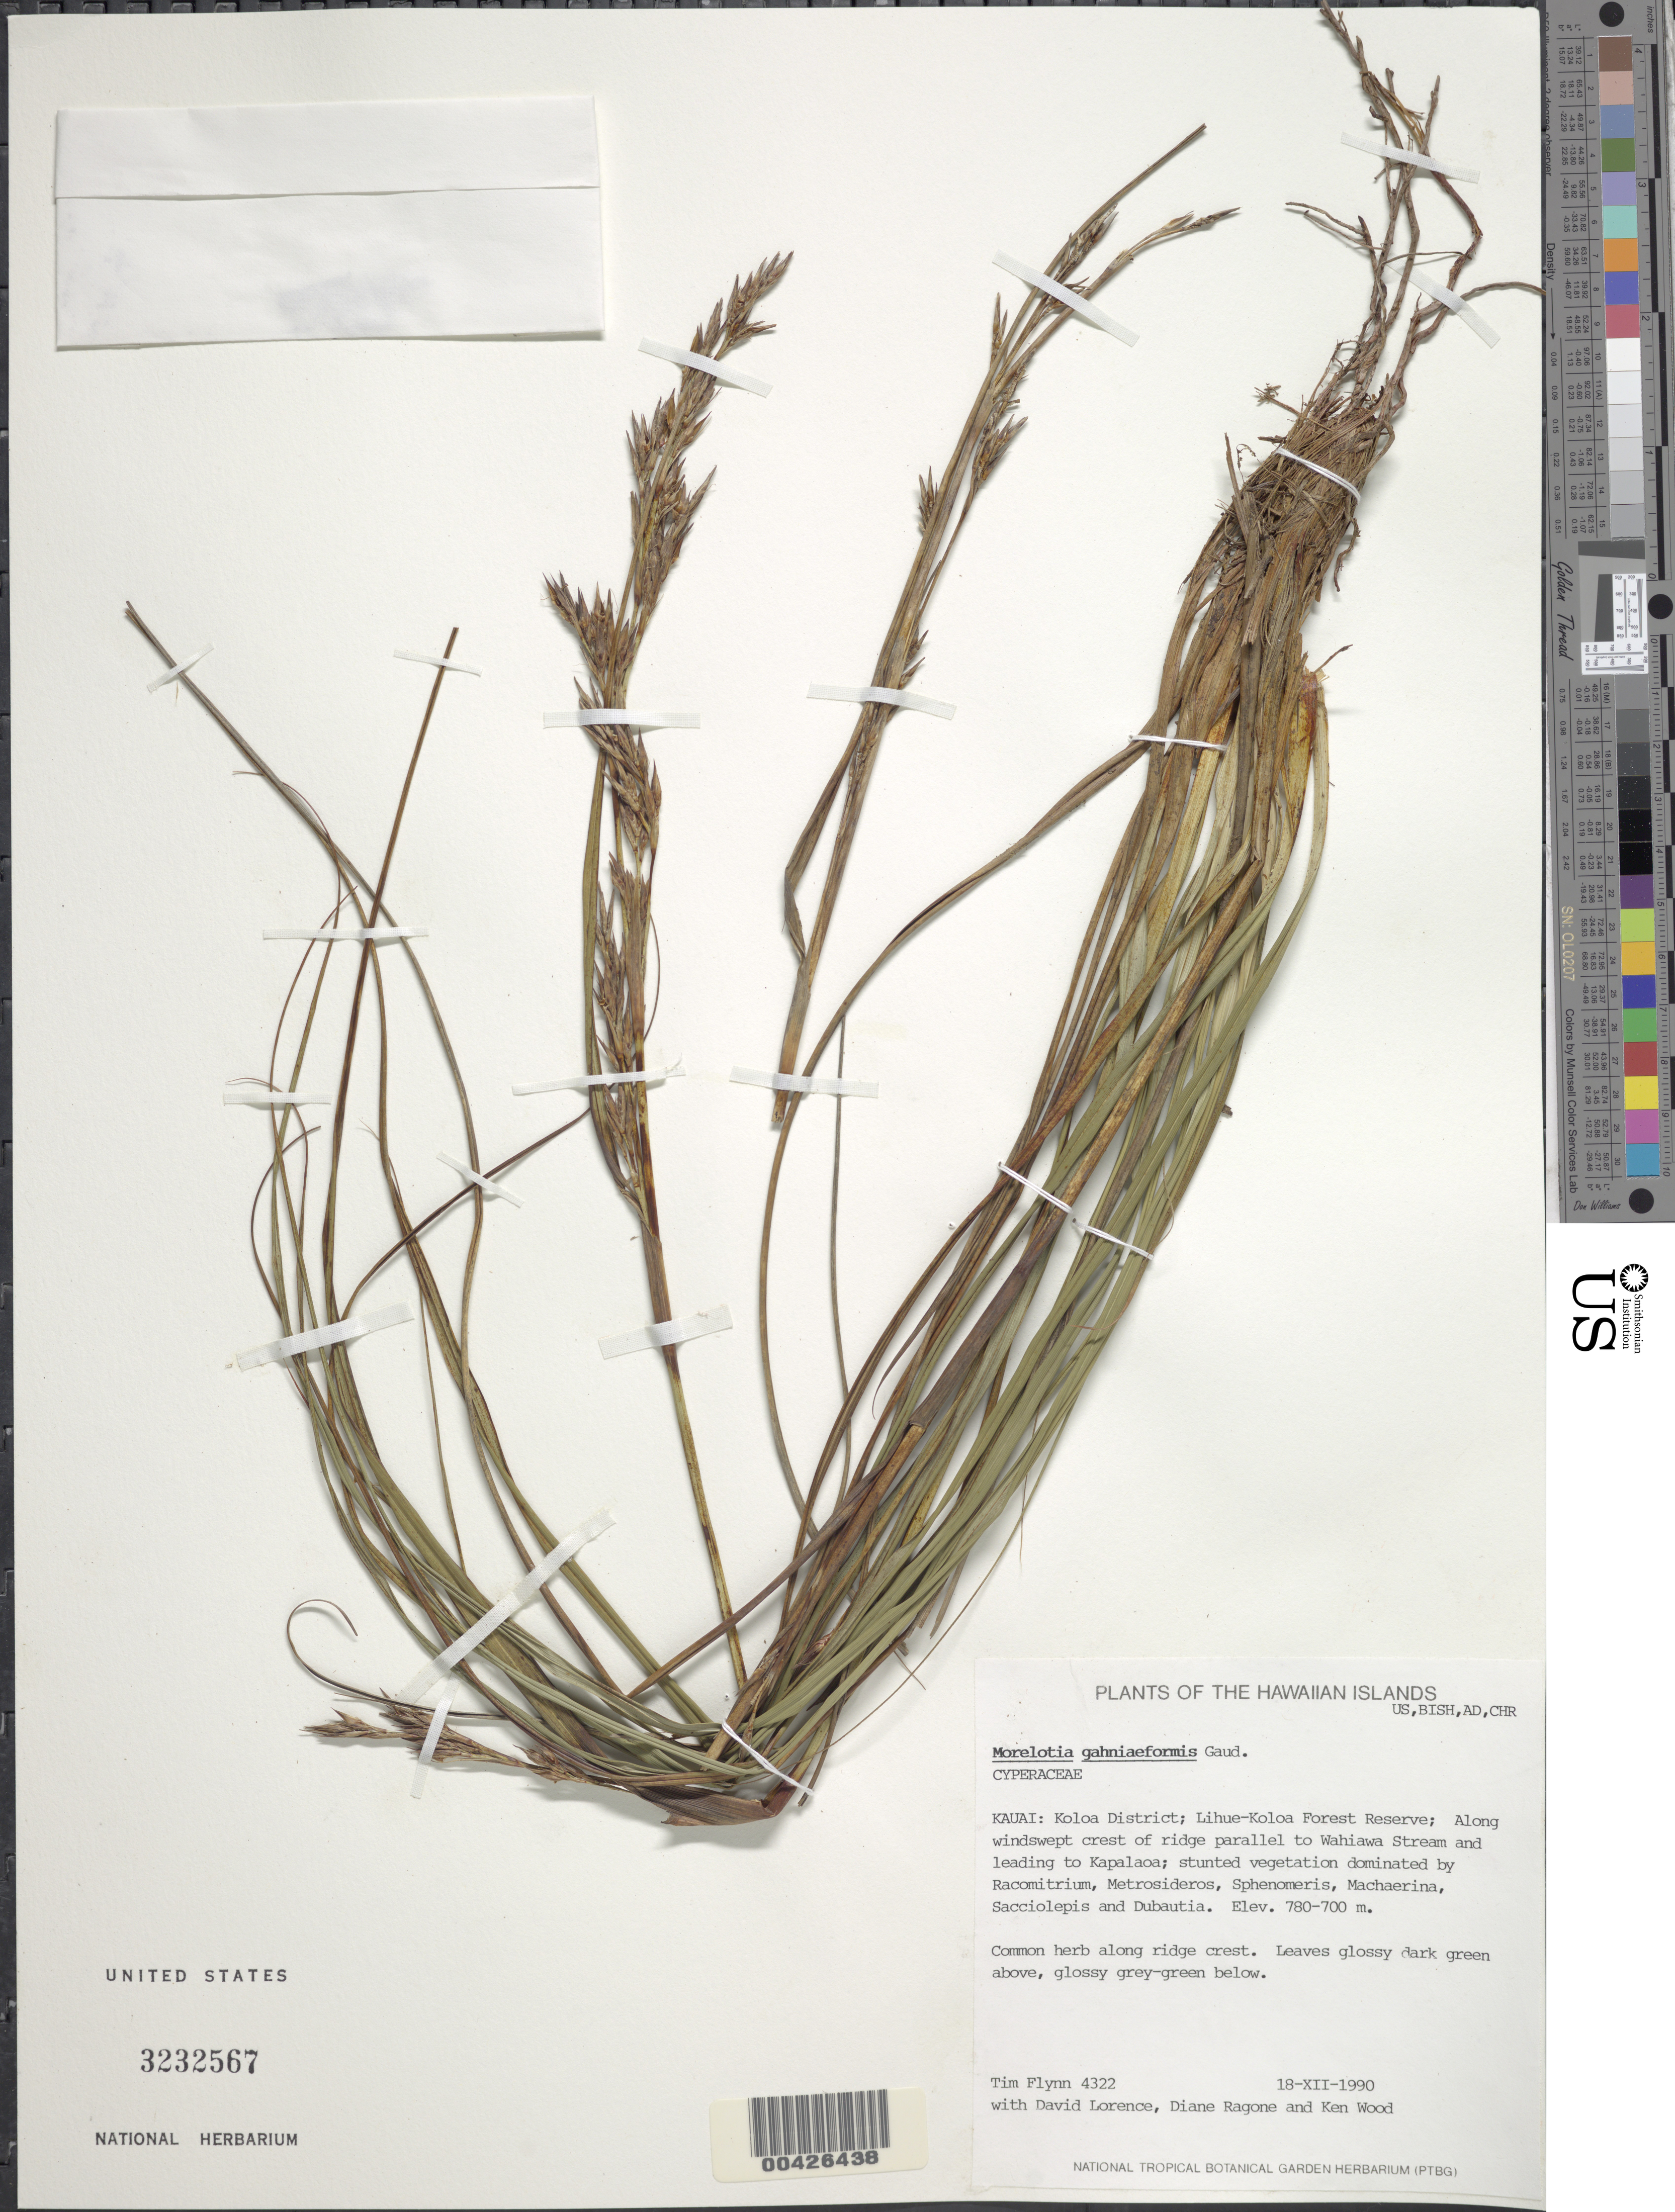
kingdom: Plantae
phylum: Tracheophyta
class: Liliopsida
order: Poales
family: Cyperaceae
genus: Morelotia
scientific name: Morelotia gahniiformis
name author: Gaudich.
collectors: T. W. Flynn, D. Lorence, D. Ragone & K. Wood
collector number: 4322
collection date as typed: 18 Dec 1990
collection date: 1990-12-18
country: United States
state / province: Hawaii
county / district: Kauai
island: Kaua'i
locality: Koloa District; Lihue-Koloa Forest REserve, along crest of ridge parallel to Wahiawa Stream and leading to Kapelaoa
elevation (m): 780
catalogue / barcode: US 3232567